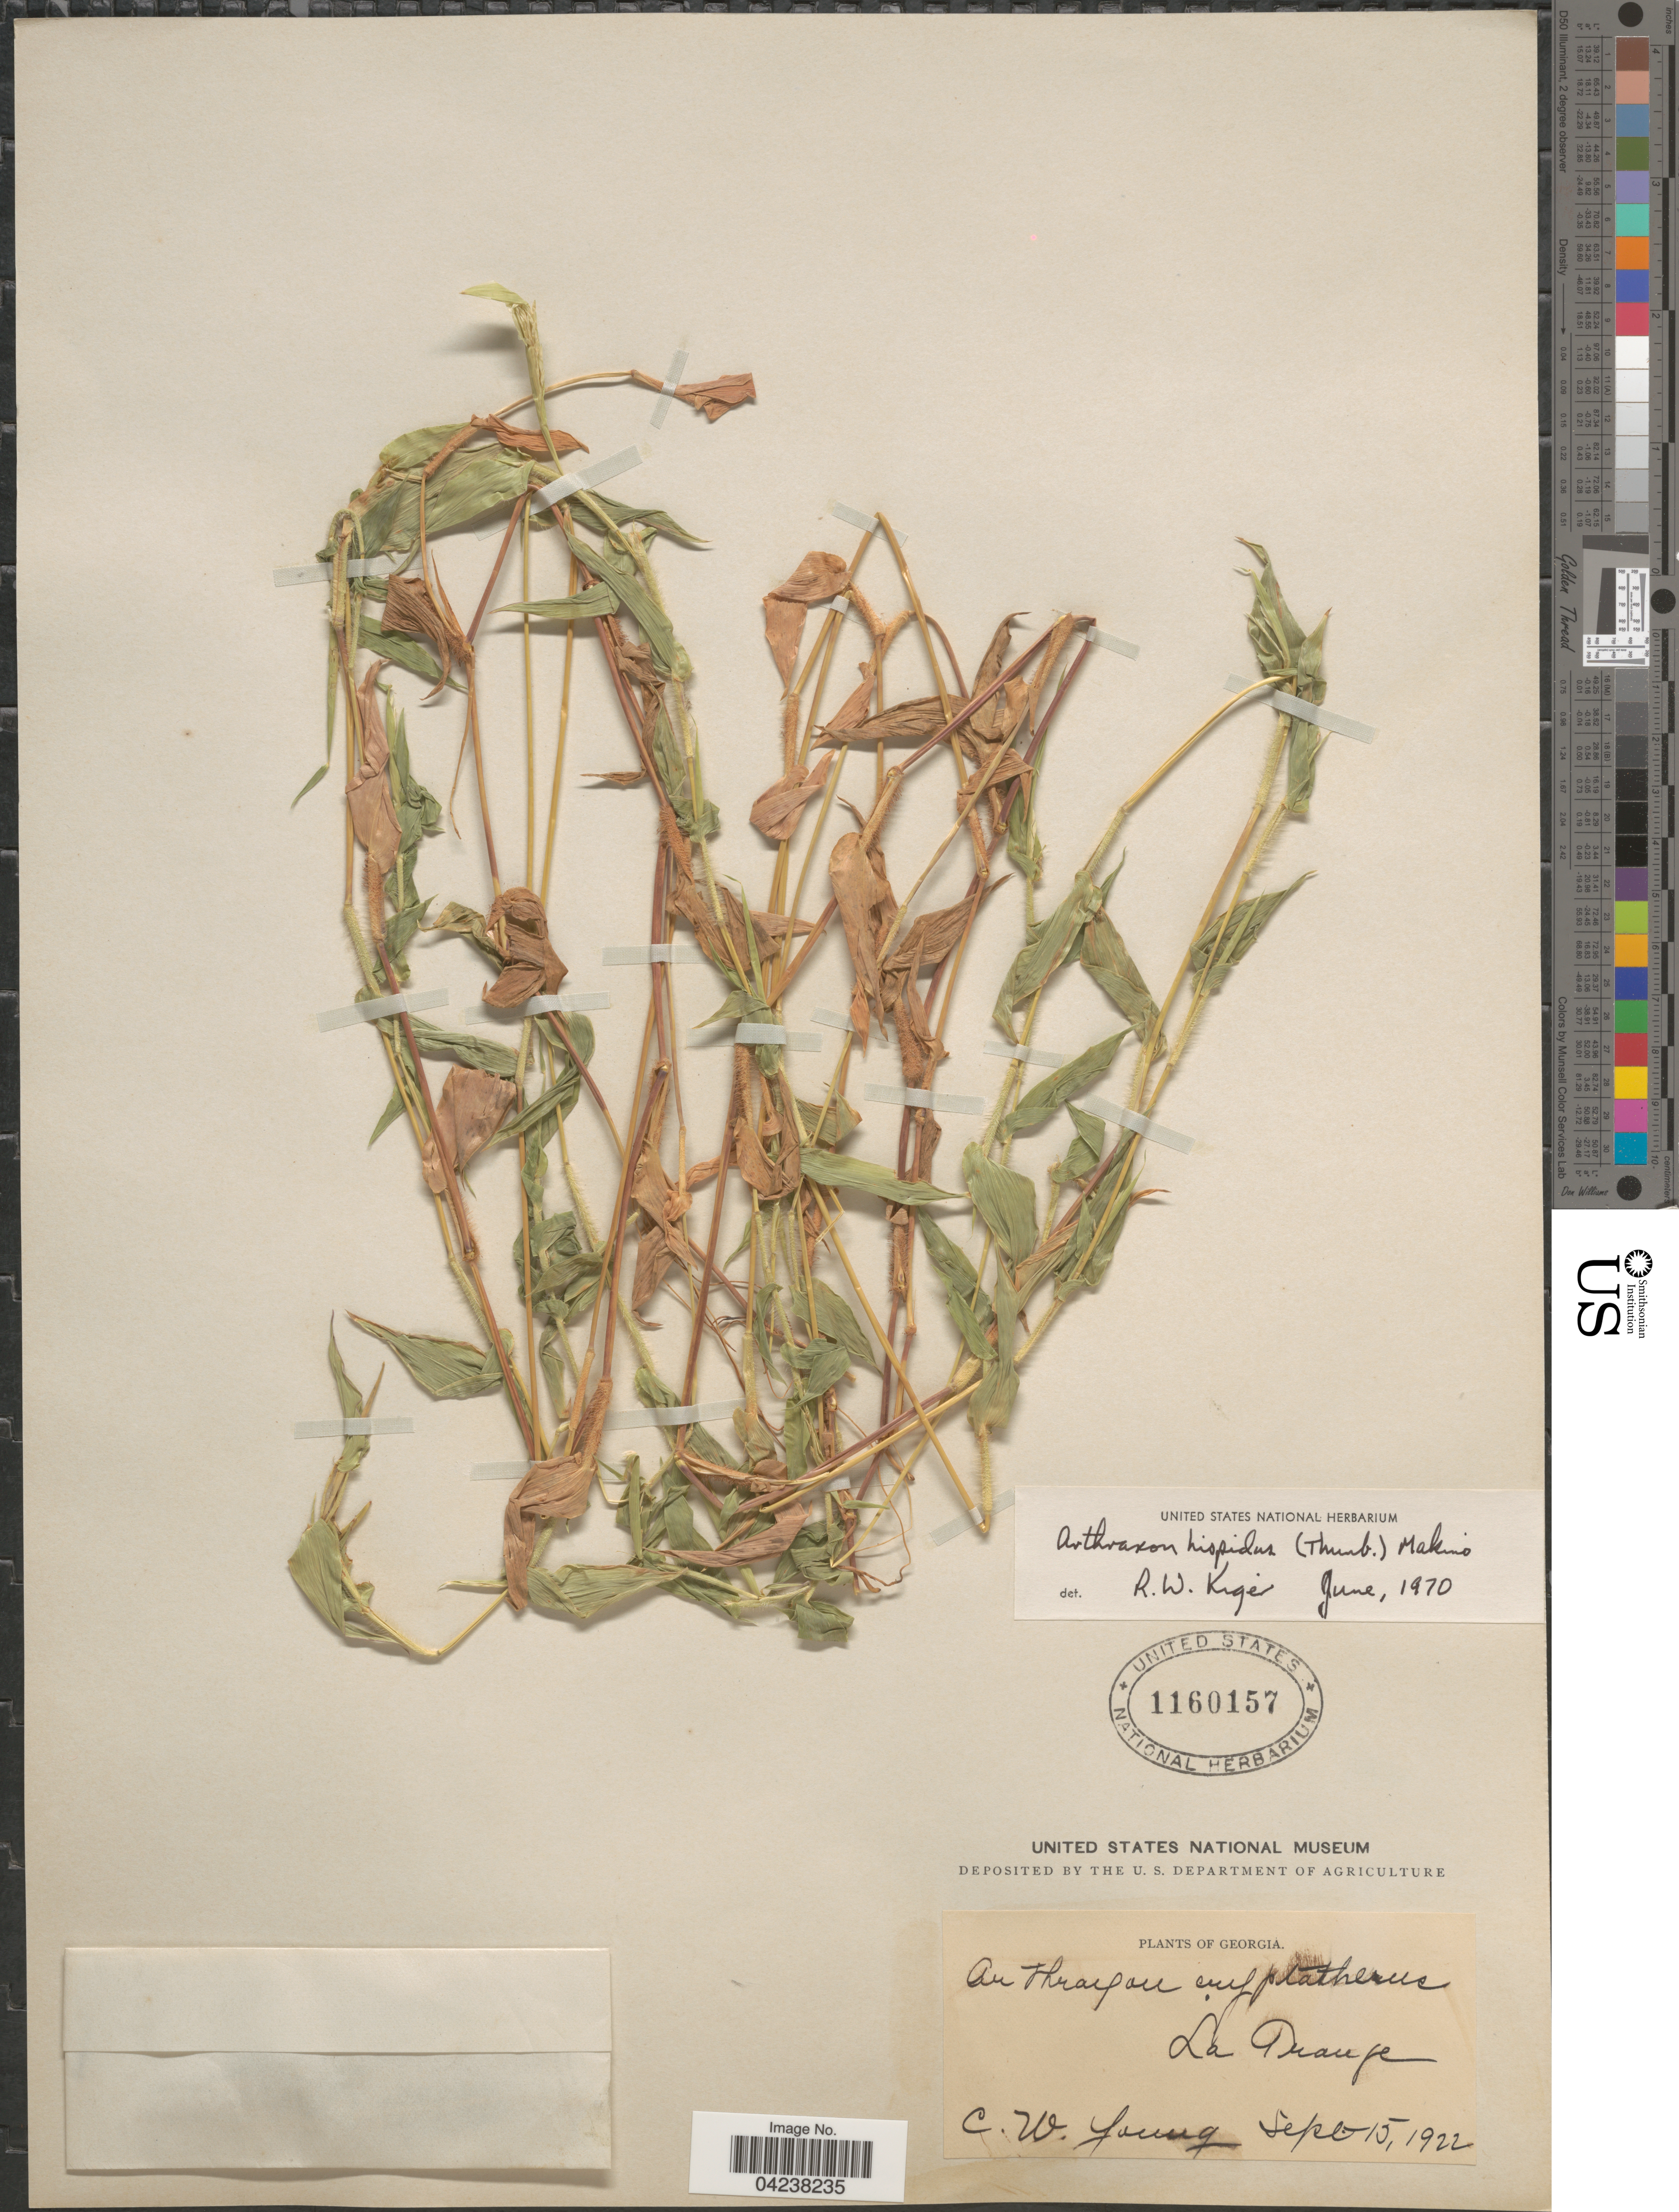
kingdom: Plantae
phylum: Tracheophyta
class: Liliopsida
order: Poales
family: Poaceae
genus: Arthraxon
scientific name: Arthraxon hispidus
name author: (Thunb.) Makino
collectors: C. Young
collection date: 1922-09-15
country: United States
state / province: Georgia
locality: La Grange.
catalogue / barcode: US 1160157